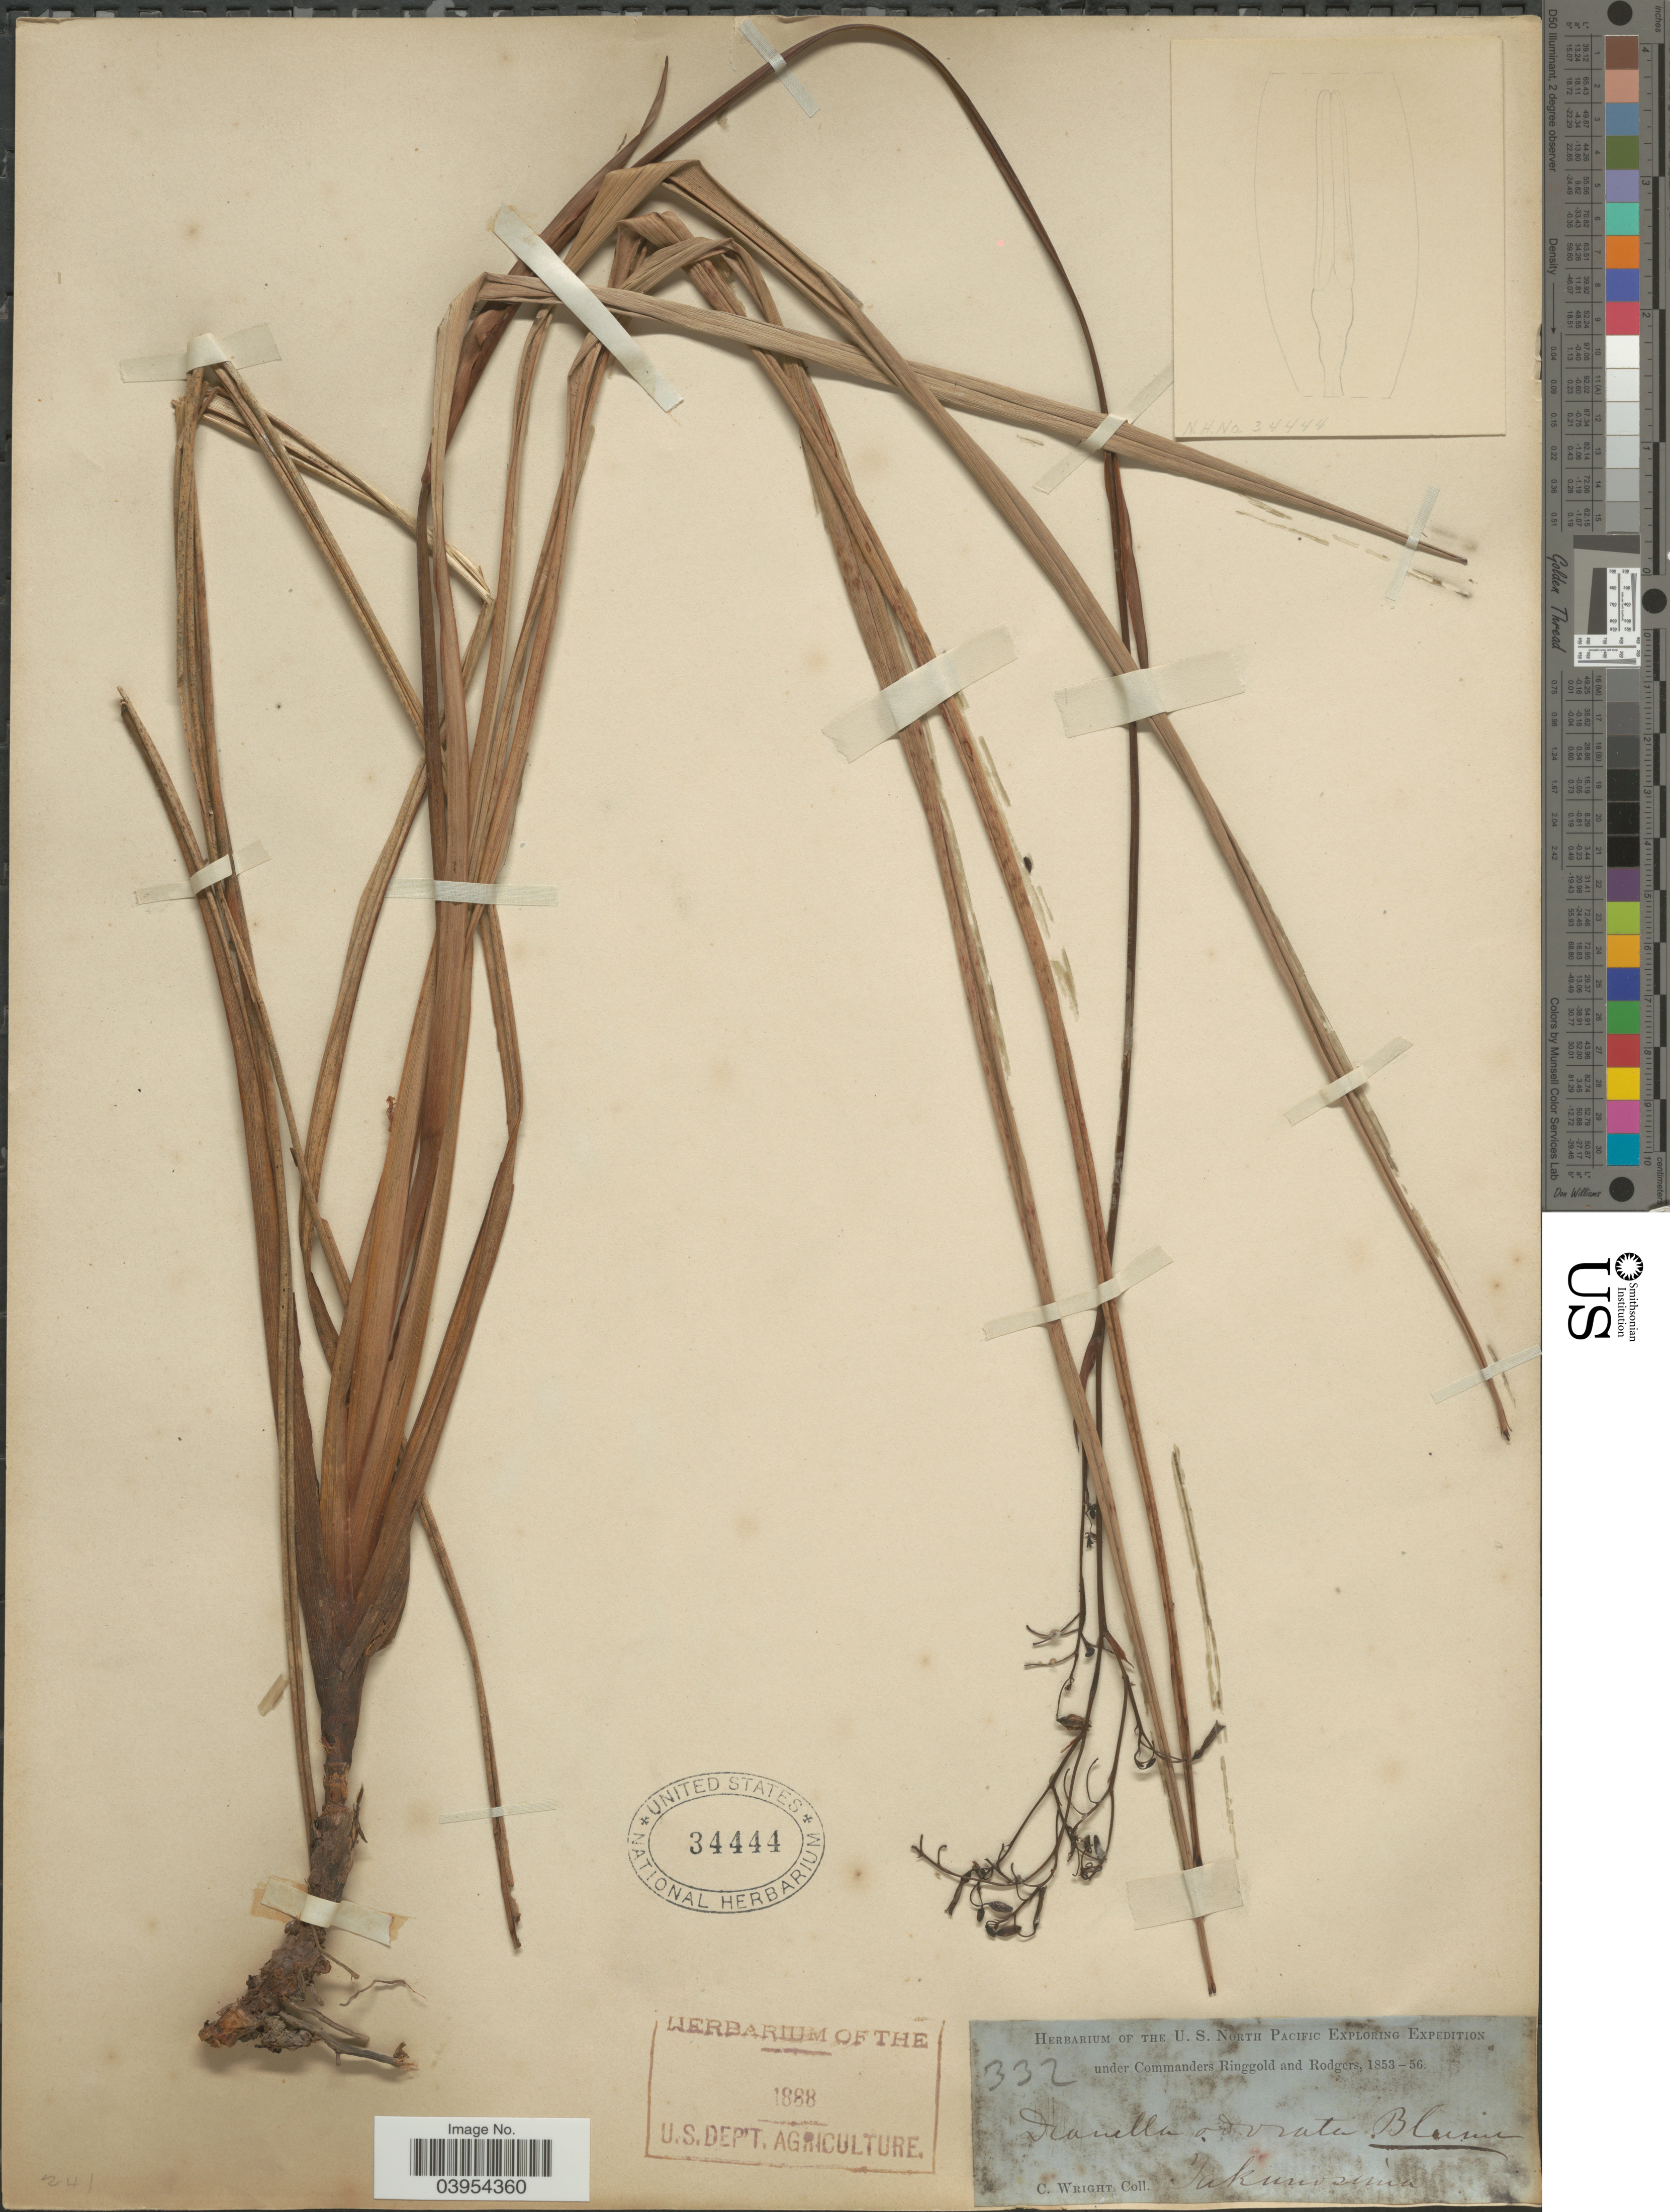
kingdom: Plantae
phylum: Tracheophyta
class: Liliopsida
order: Asparagales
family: Asphodelaceae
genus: Dianella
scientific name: Dianella ensifolia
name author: (L.) DC.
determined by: Strong, Mark T., (BOT), Smithsonian Institution - National Museum of Natural History (UNITED STATES)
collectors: C. Wright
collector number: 332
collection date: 1853/1856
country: Japan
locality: Tukumo Sima.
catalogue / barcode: US 34444